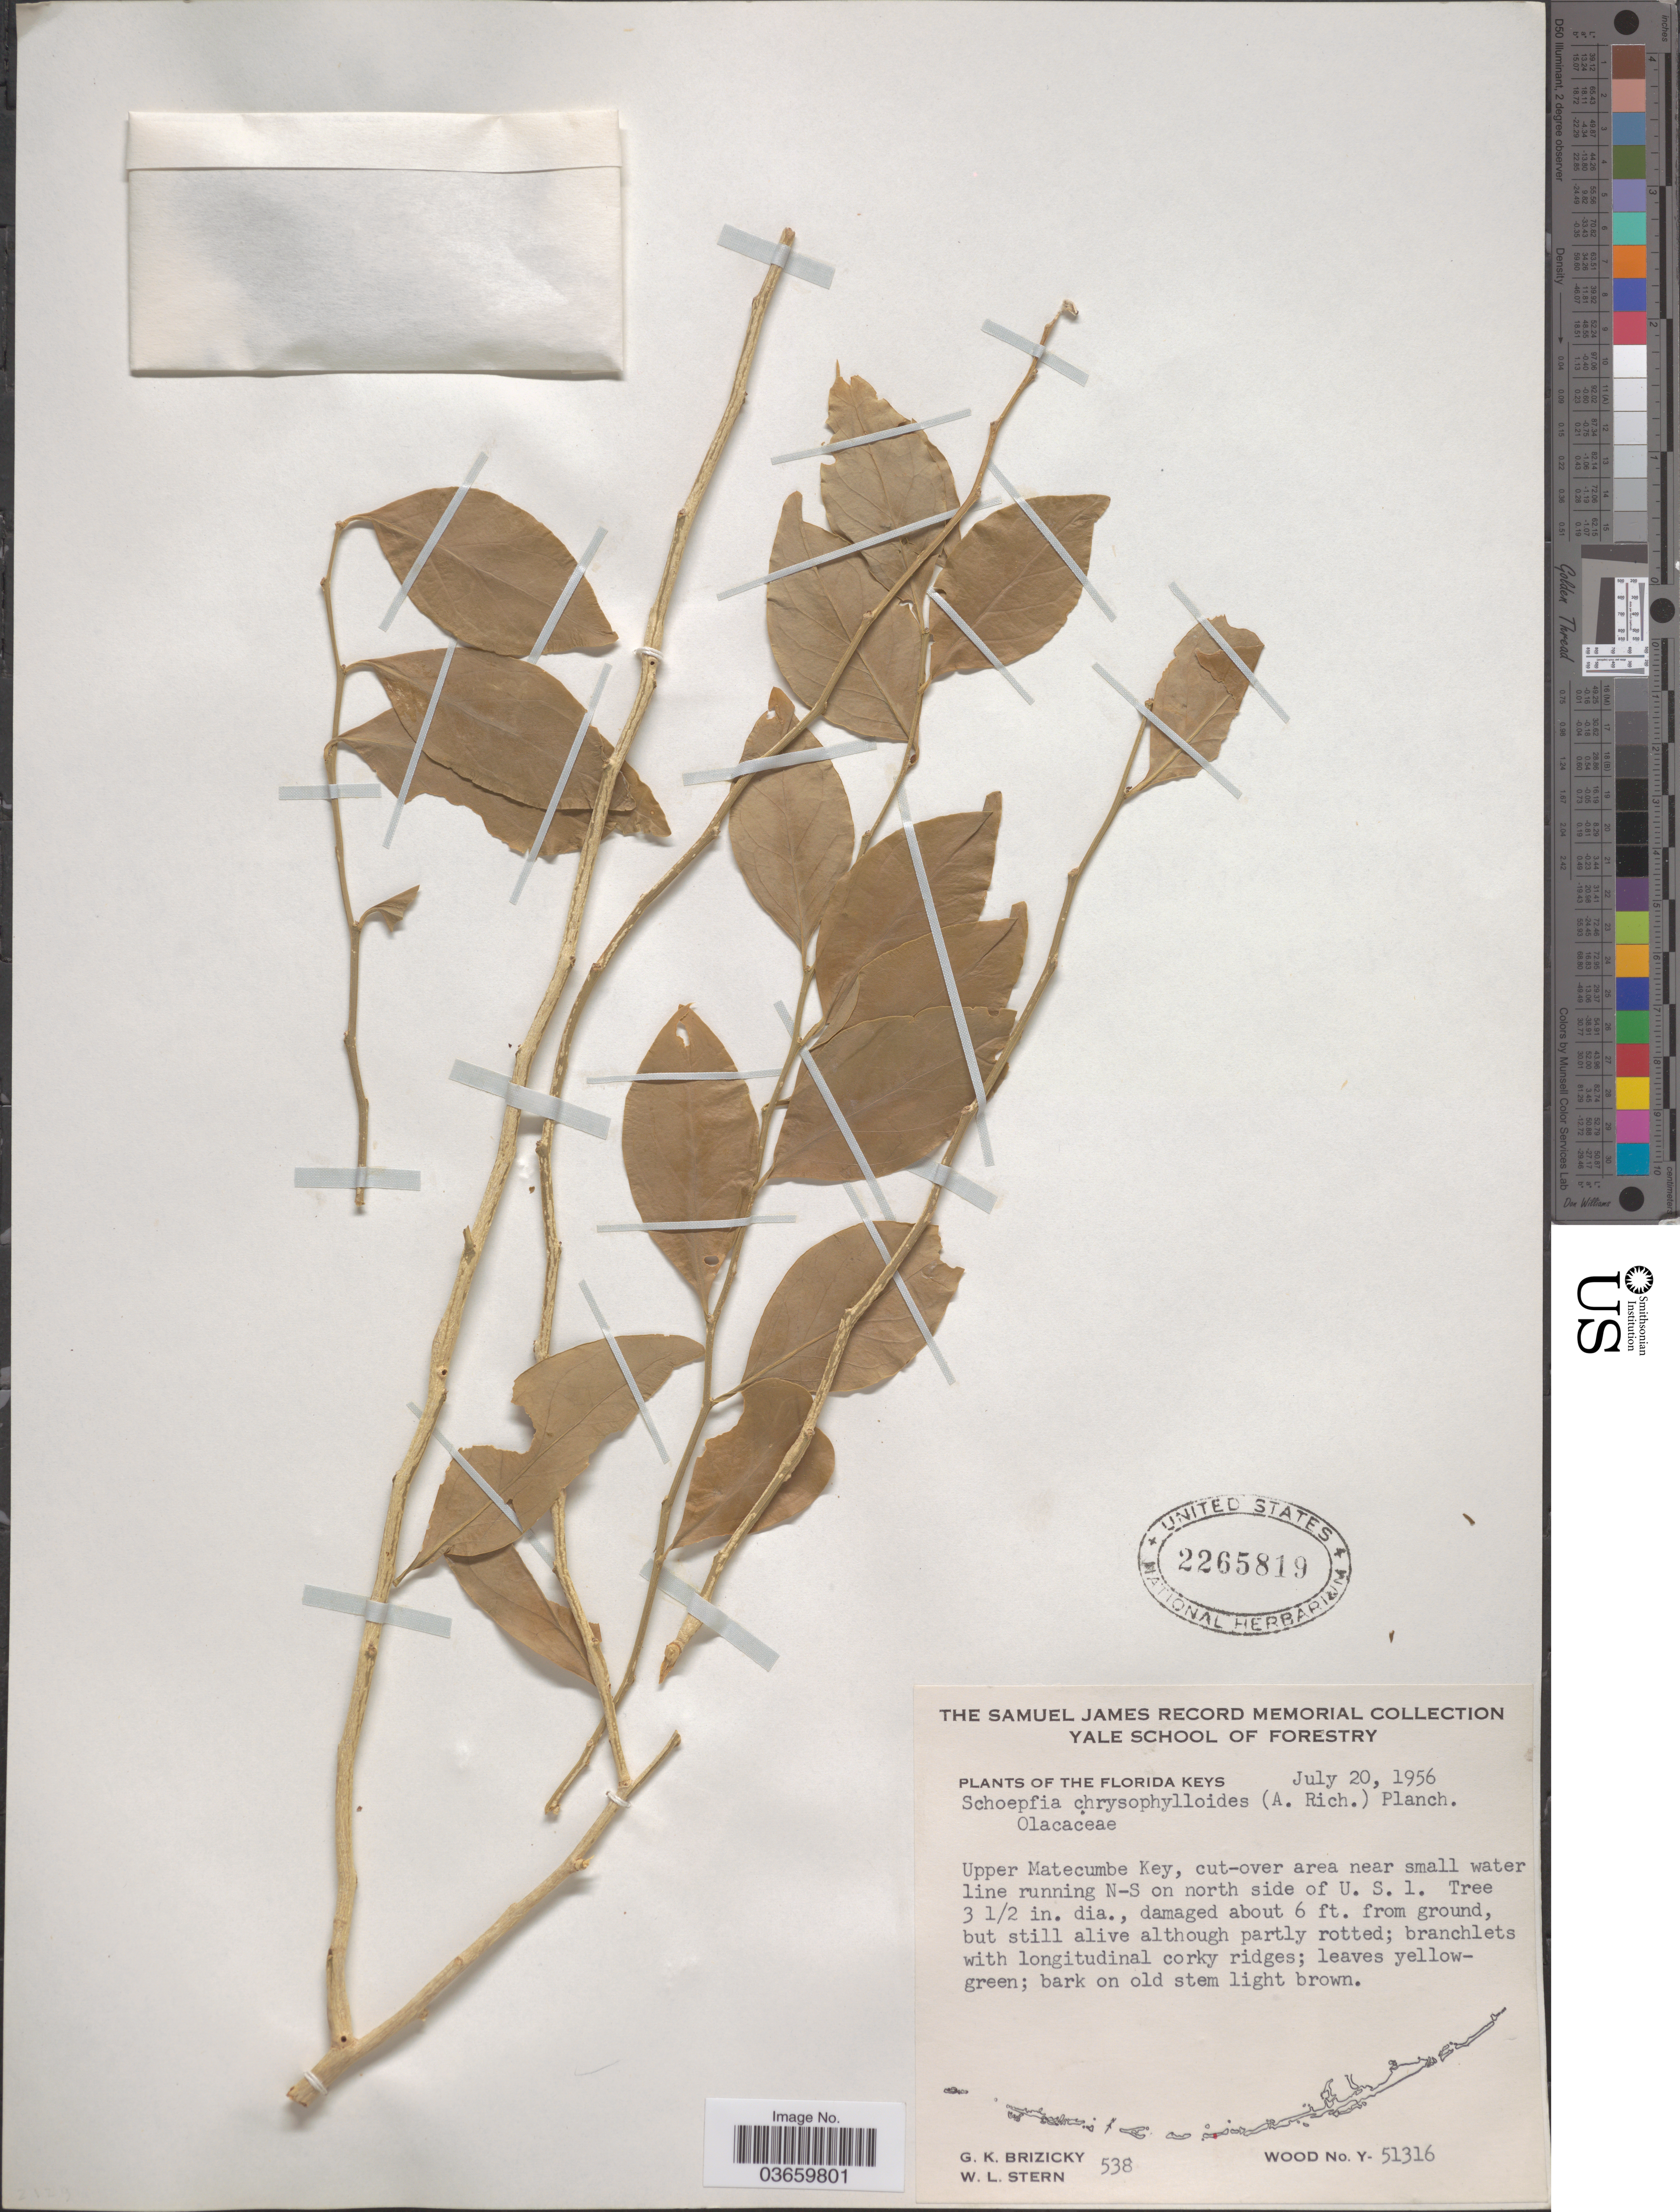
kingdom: Plantae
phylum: Tracheophyta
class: Magnoliopsida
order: Santalales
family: Schoepfiaceae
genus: Schoepfia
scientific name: Schoepfia chrysophylloides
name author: (A. Rich.) Planch.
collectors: G. K. Brizicky & W. L. Stern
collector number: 538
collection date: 1956-07-20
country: United States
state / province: Florida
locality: The Florida Keys. Upper Matecumbe Key, cut-over area near small water line running N-S on north side of U. S. 1.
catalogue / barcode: US 2265819